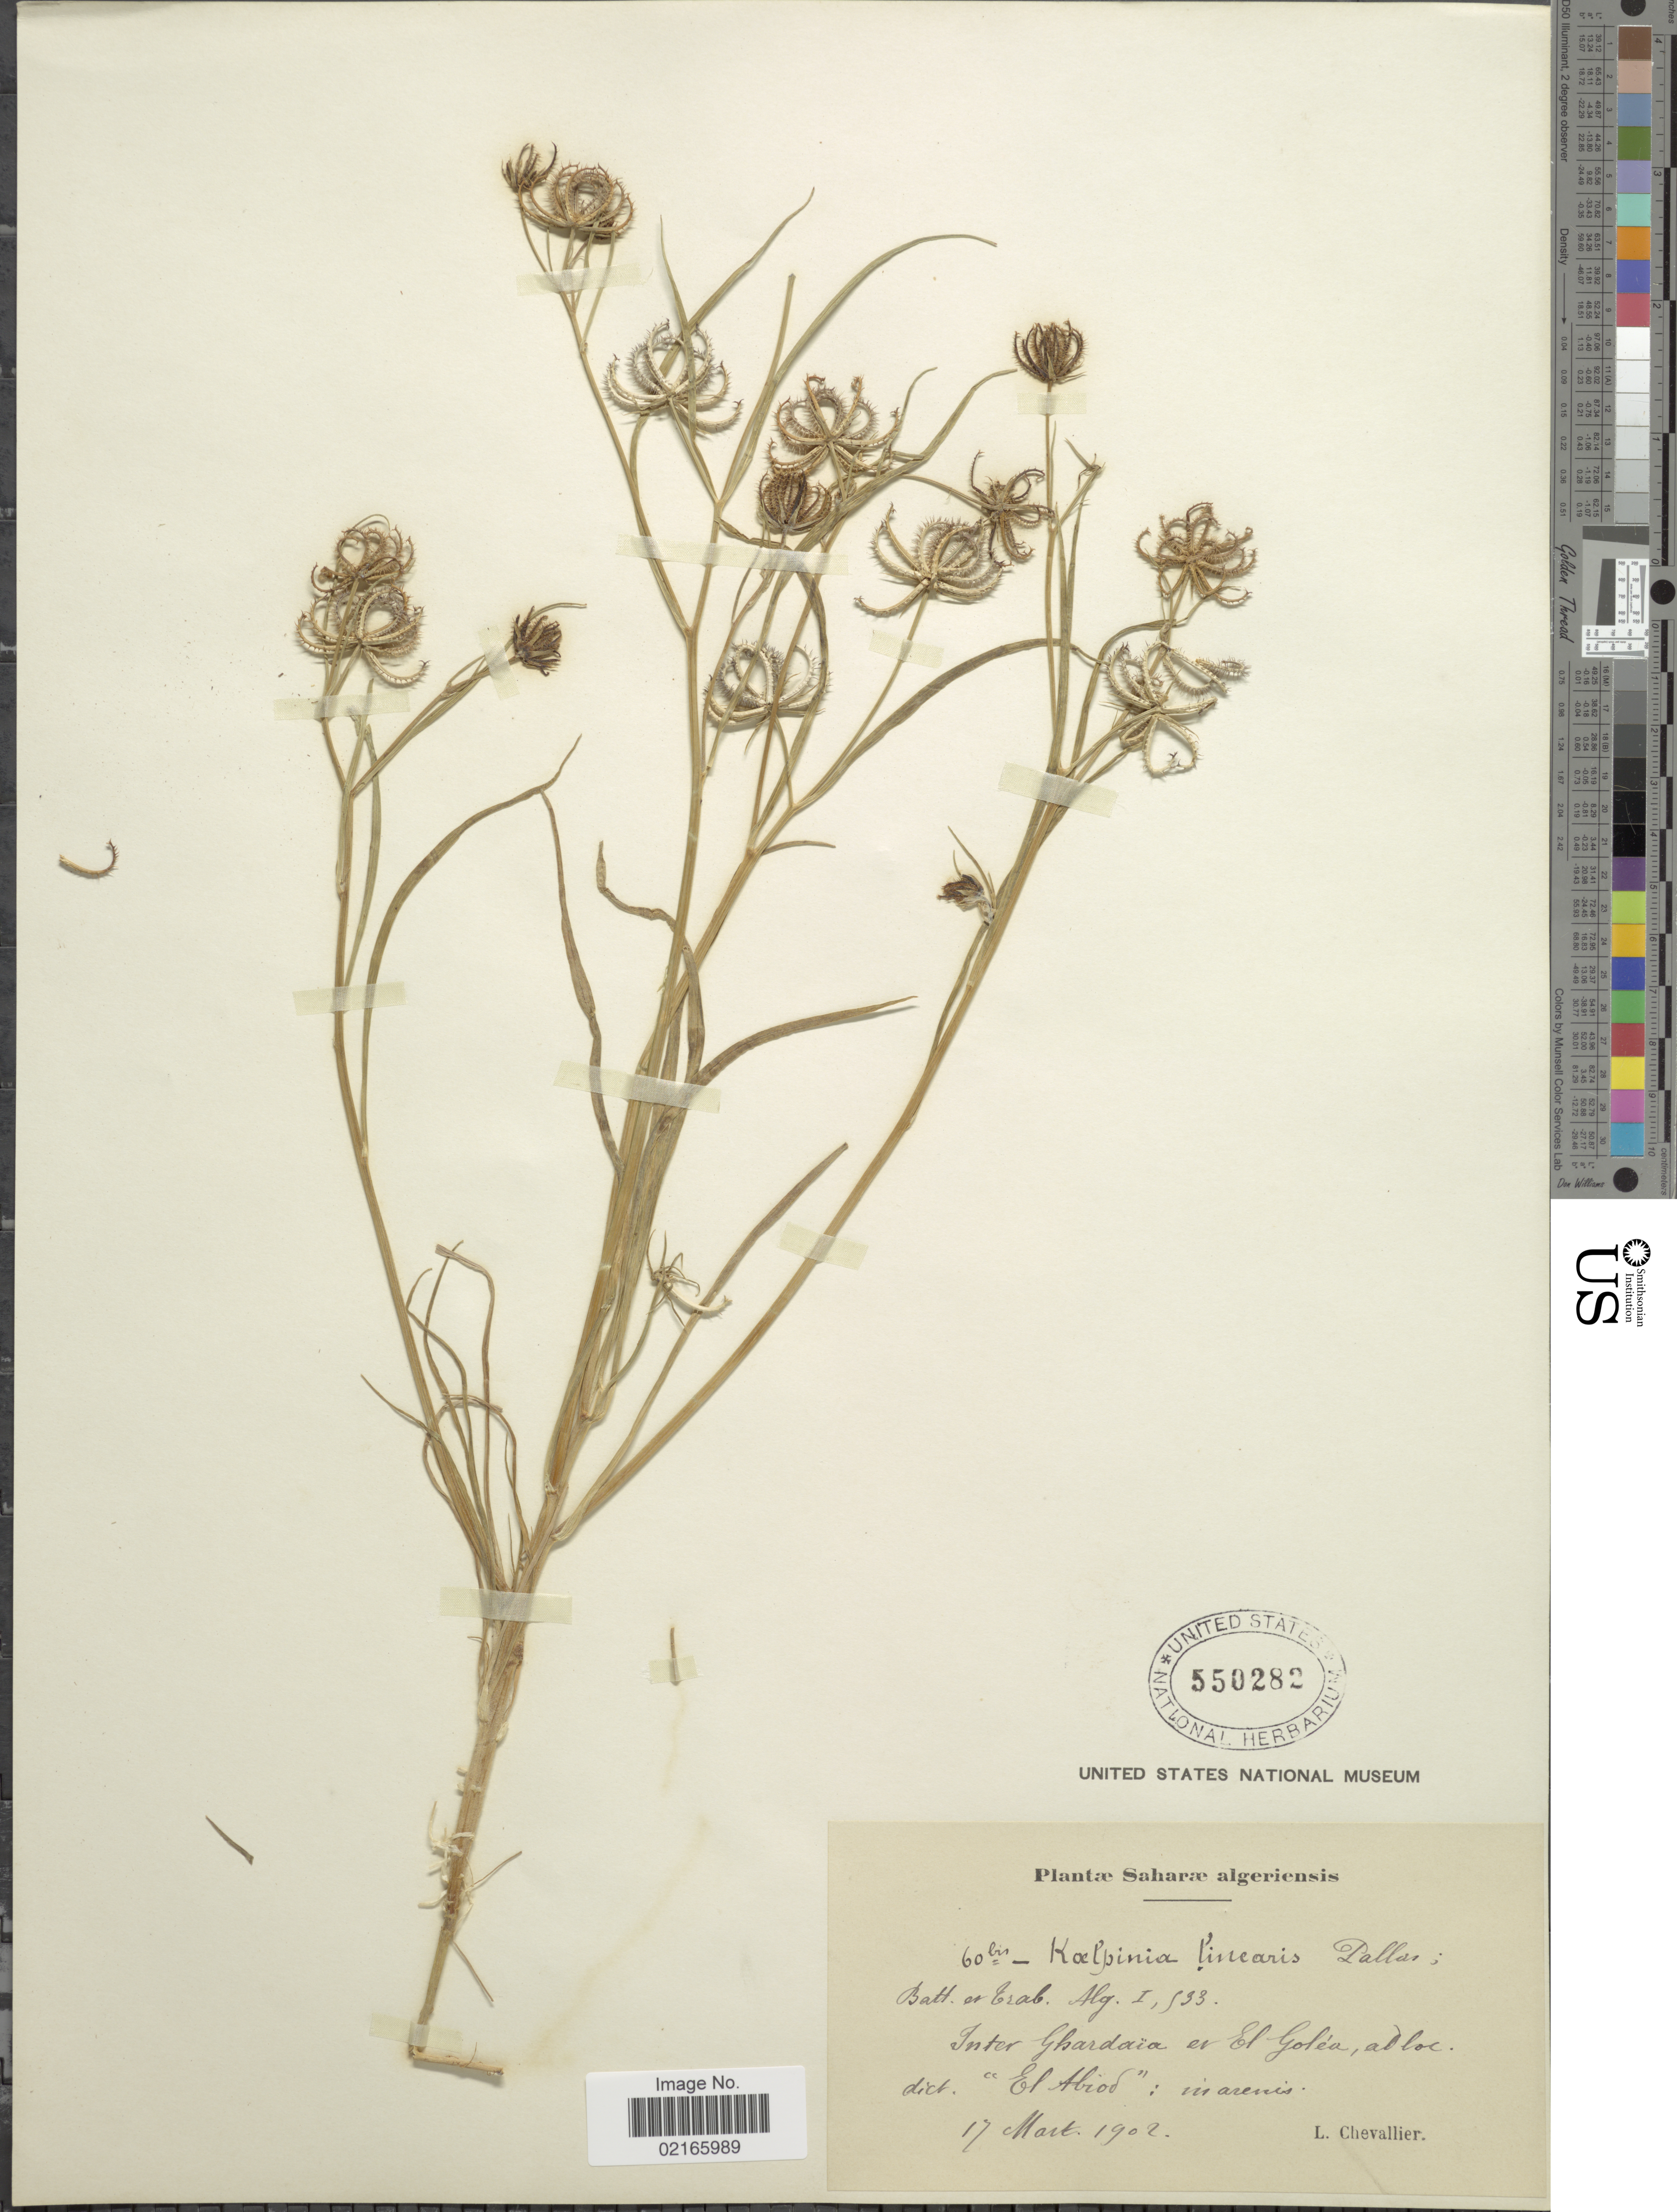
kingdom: Plantae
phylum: Tracheophyta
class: Magnoliopsida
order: Asterales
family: Asteraceae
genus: Koelpinia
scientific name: Koelpinia linearis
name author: Pall.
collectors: L. Chevallier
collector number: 60bis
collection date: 1902-03-17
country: Algeria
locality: Saharae algerienses, Inter Ghardaïa en el Goléa, ad loc dict. "El Abiod": in arenis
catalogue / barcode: US 550282